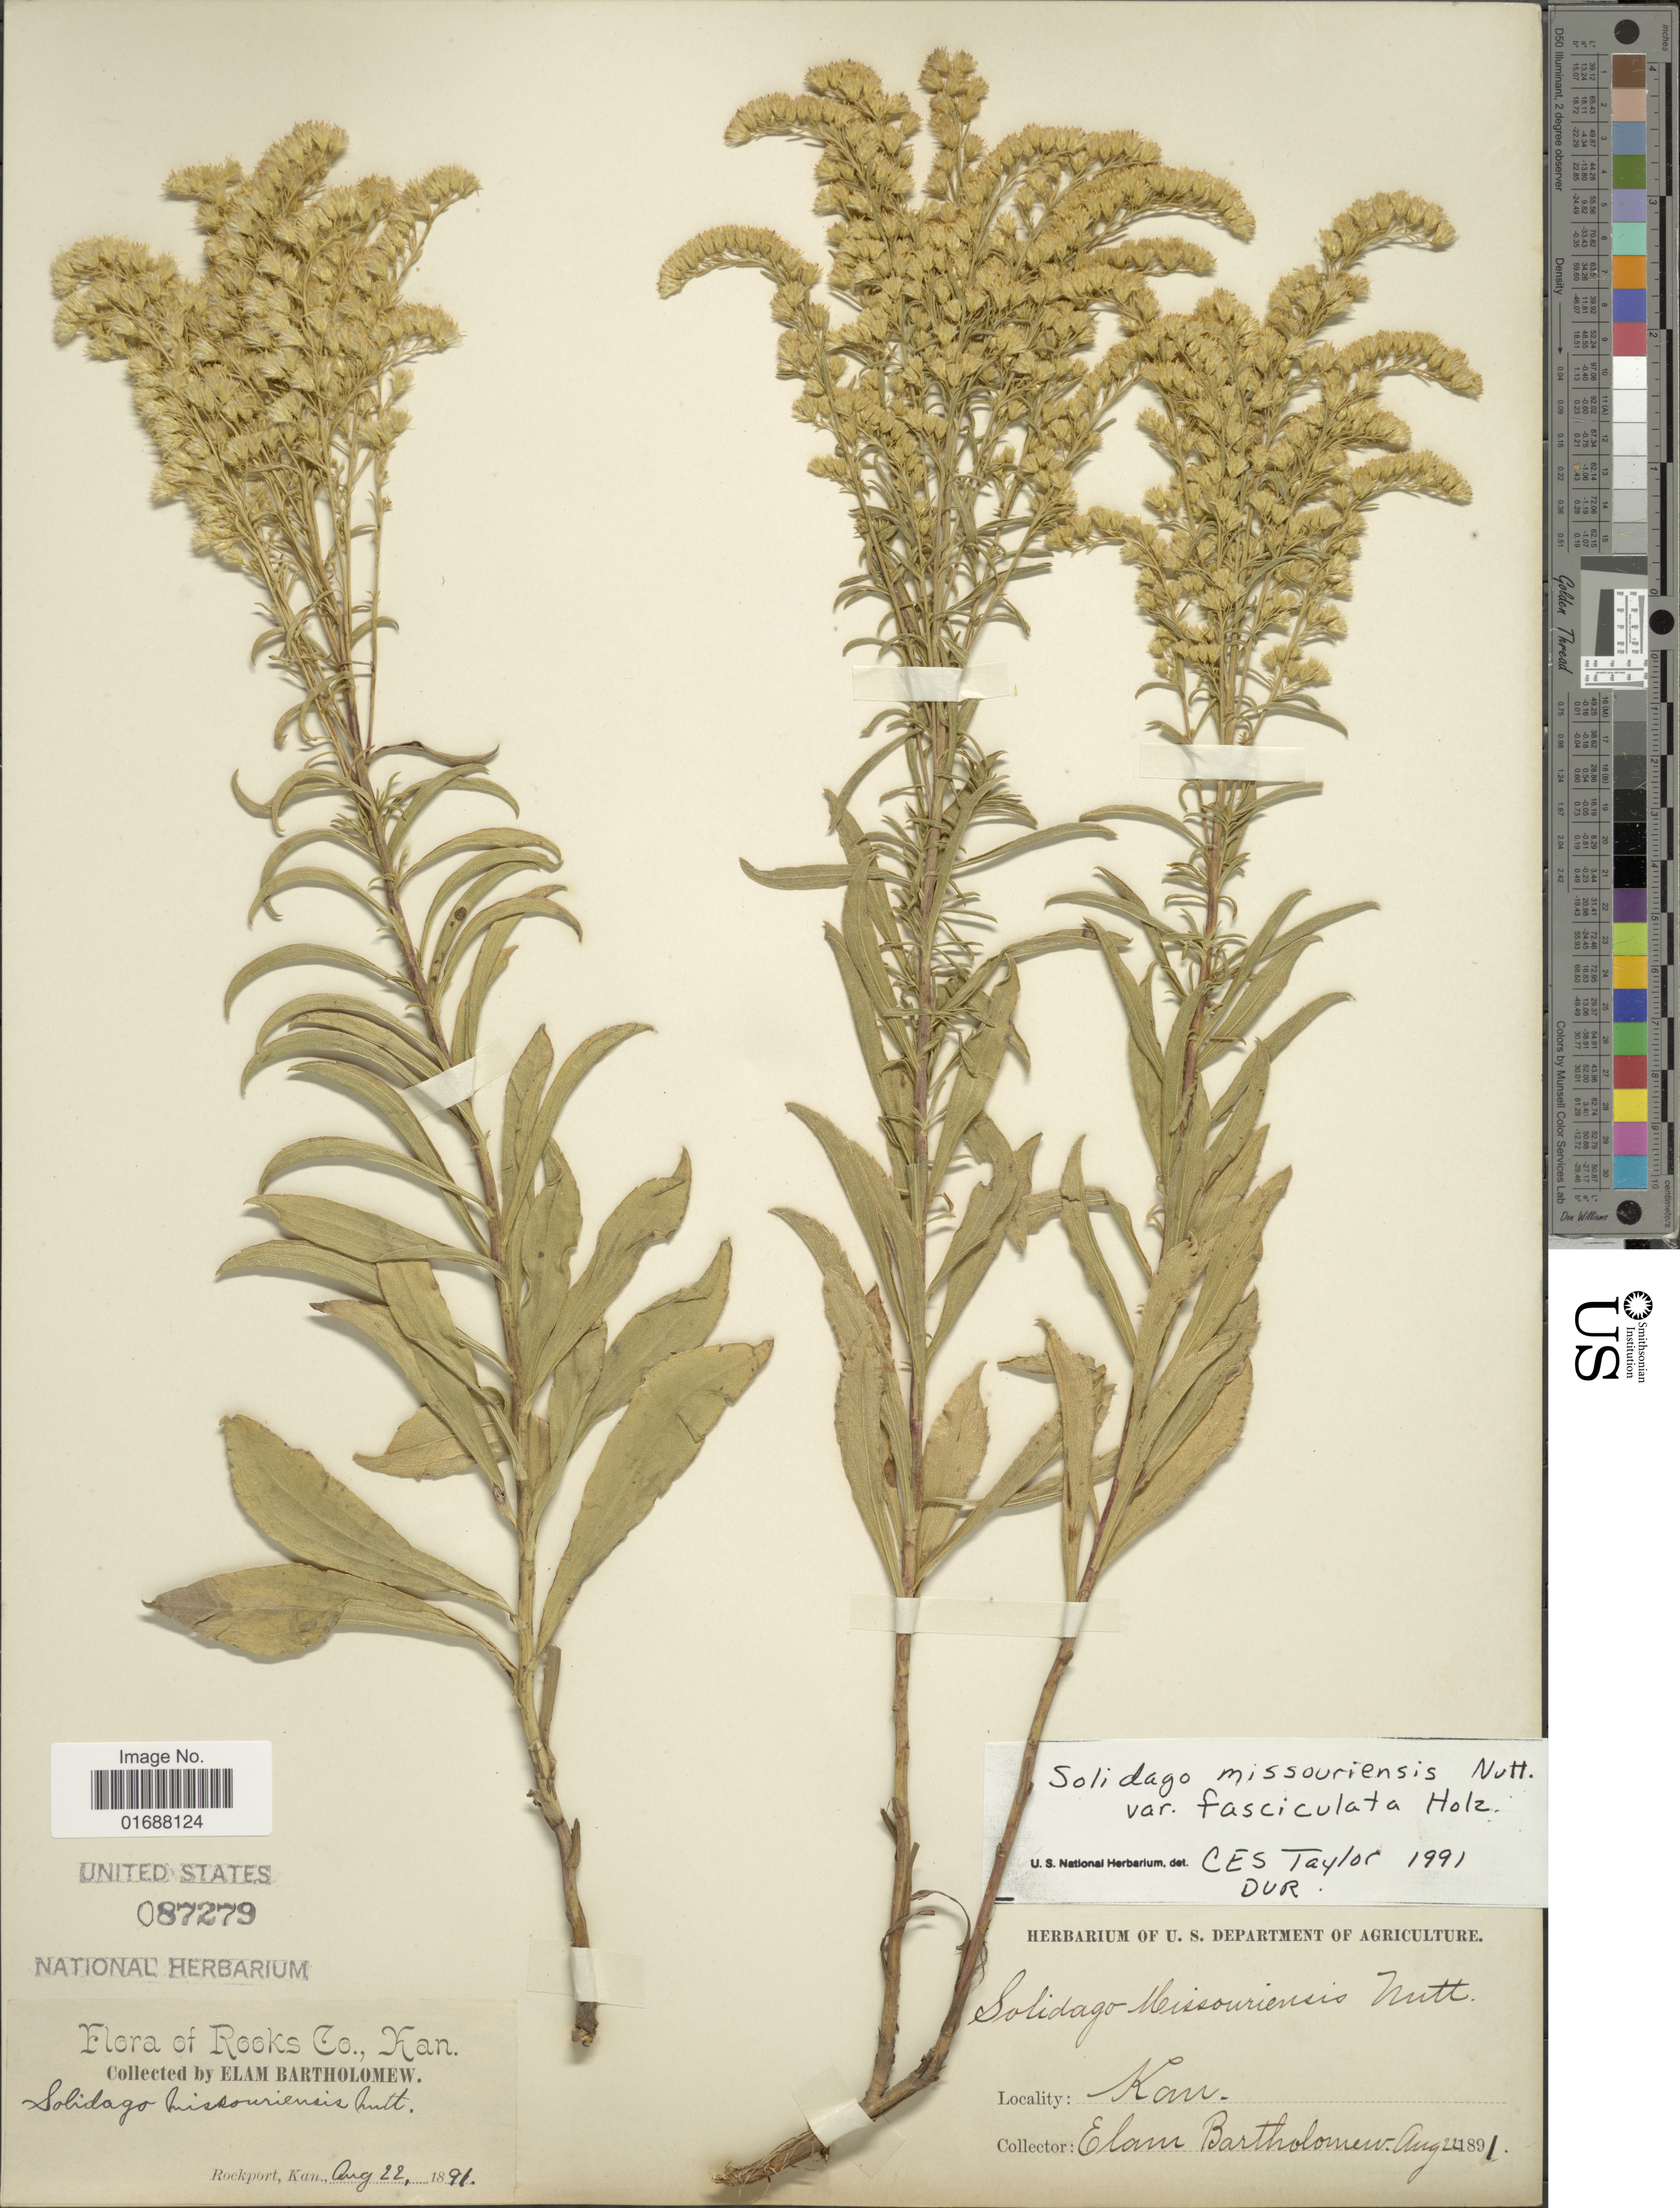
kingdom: Plantae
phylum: Tracheophyta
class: Magnoliopsida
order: Asterales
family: Asteraceae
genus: Solidago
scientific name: Solidago missouriensis var. fasciculata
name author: Holz.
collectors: E. Bartholomew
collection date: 1891-08-22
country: United States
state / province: Kansas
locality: Rooks Co. , Kan.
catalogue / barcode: US 87279